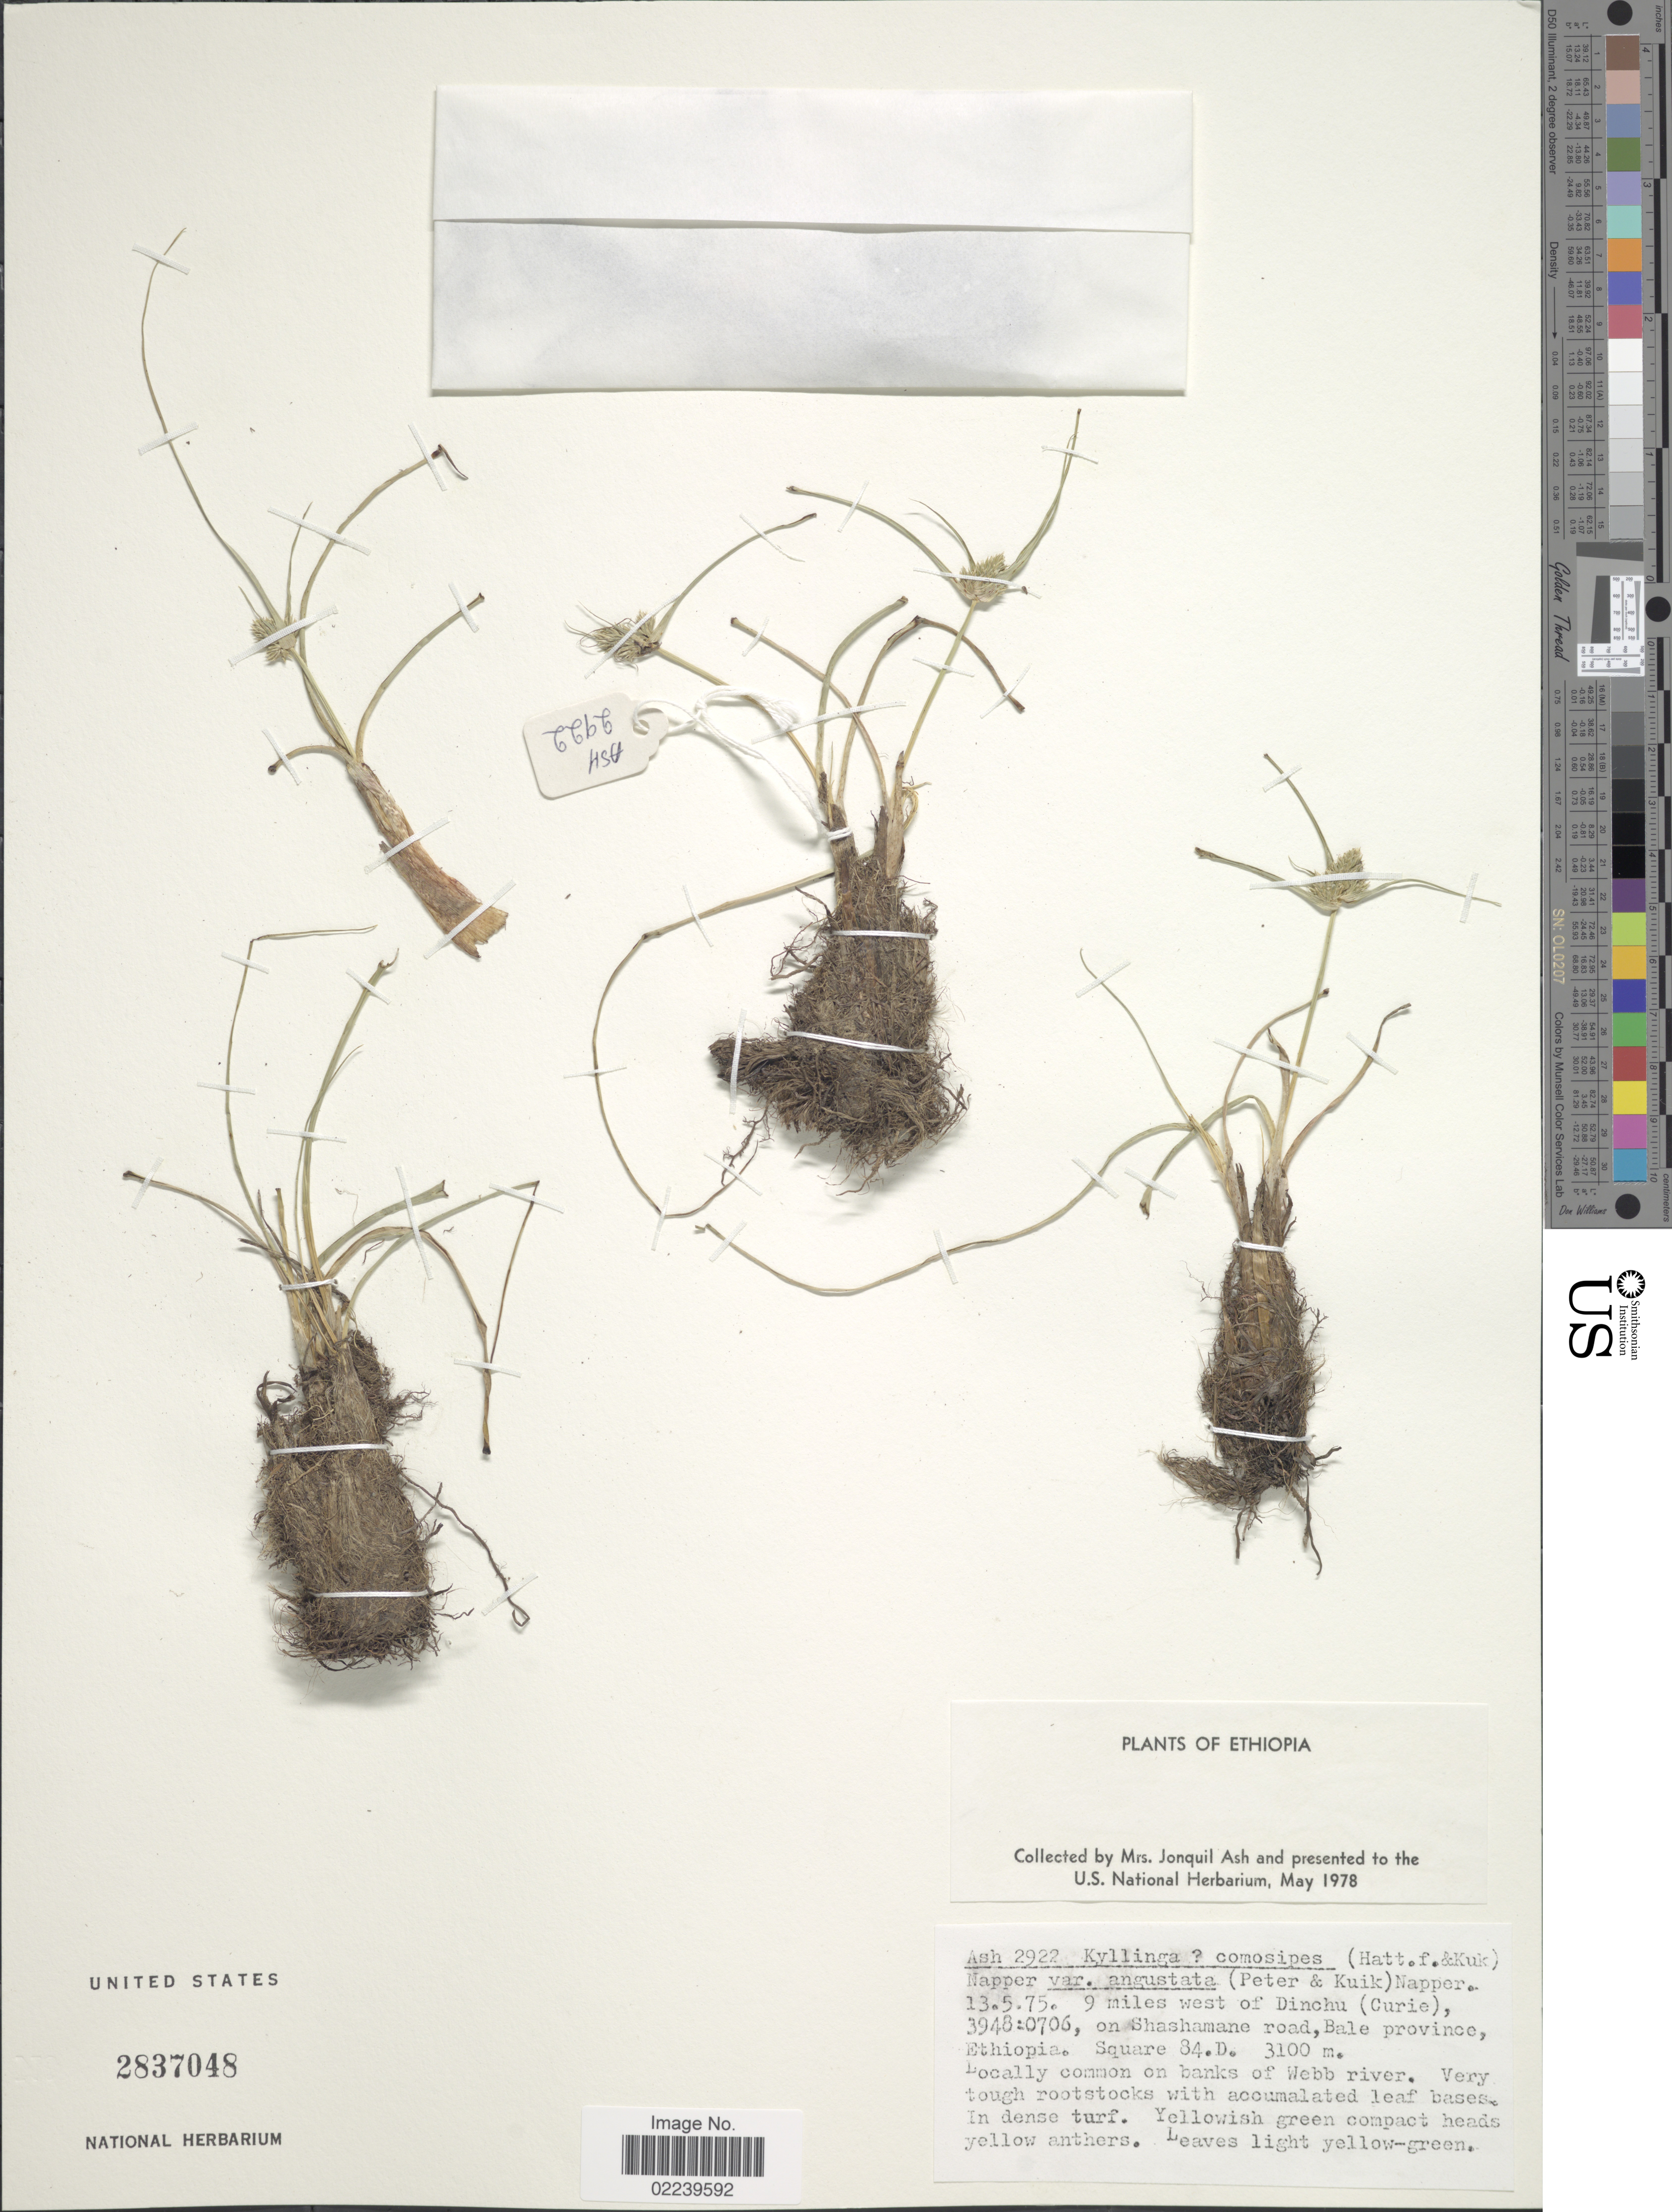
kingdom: Plantae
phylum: Tracheophyta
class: Liliopsida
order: Poales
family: Cyperaceae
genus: Cyperus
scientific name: Cyperus sp.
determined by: Strong, Mark T., (BOT), Smithsonian Institution - National Museum of Natural History (UNITED STATES)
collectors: J. Ash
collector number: Ash 2922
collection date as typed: Transcribed d/m/y: 13/5/75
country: Ethiopia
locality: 9 miles west of Dinchu (Curie) 3948:0706, on Shashamane road, Bale Province, Square 84.D. Common on banks of ebb River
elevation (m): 3100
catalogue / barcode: US 2837048